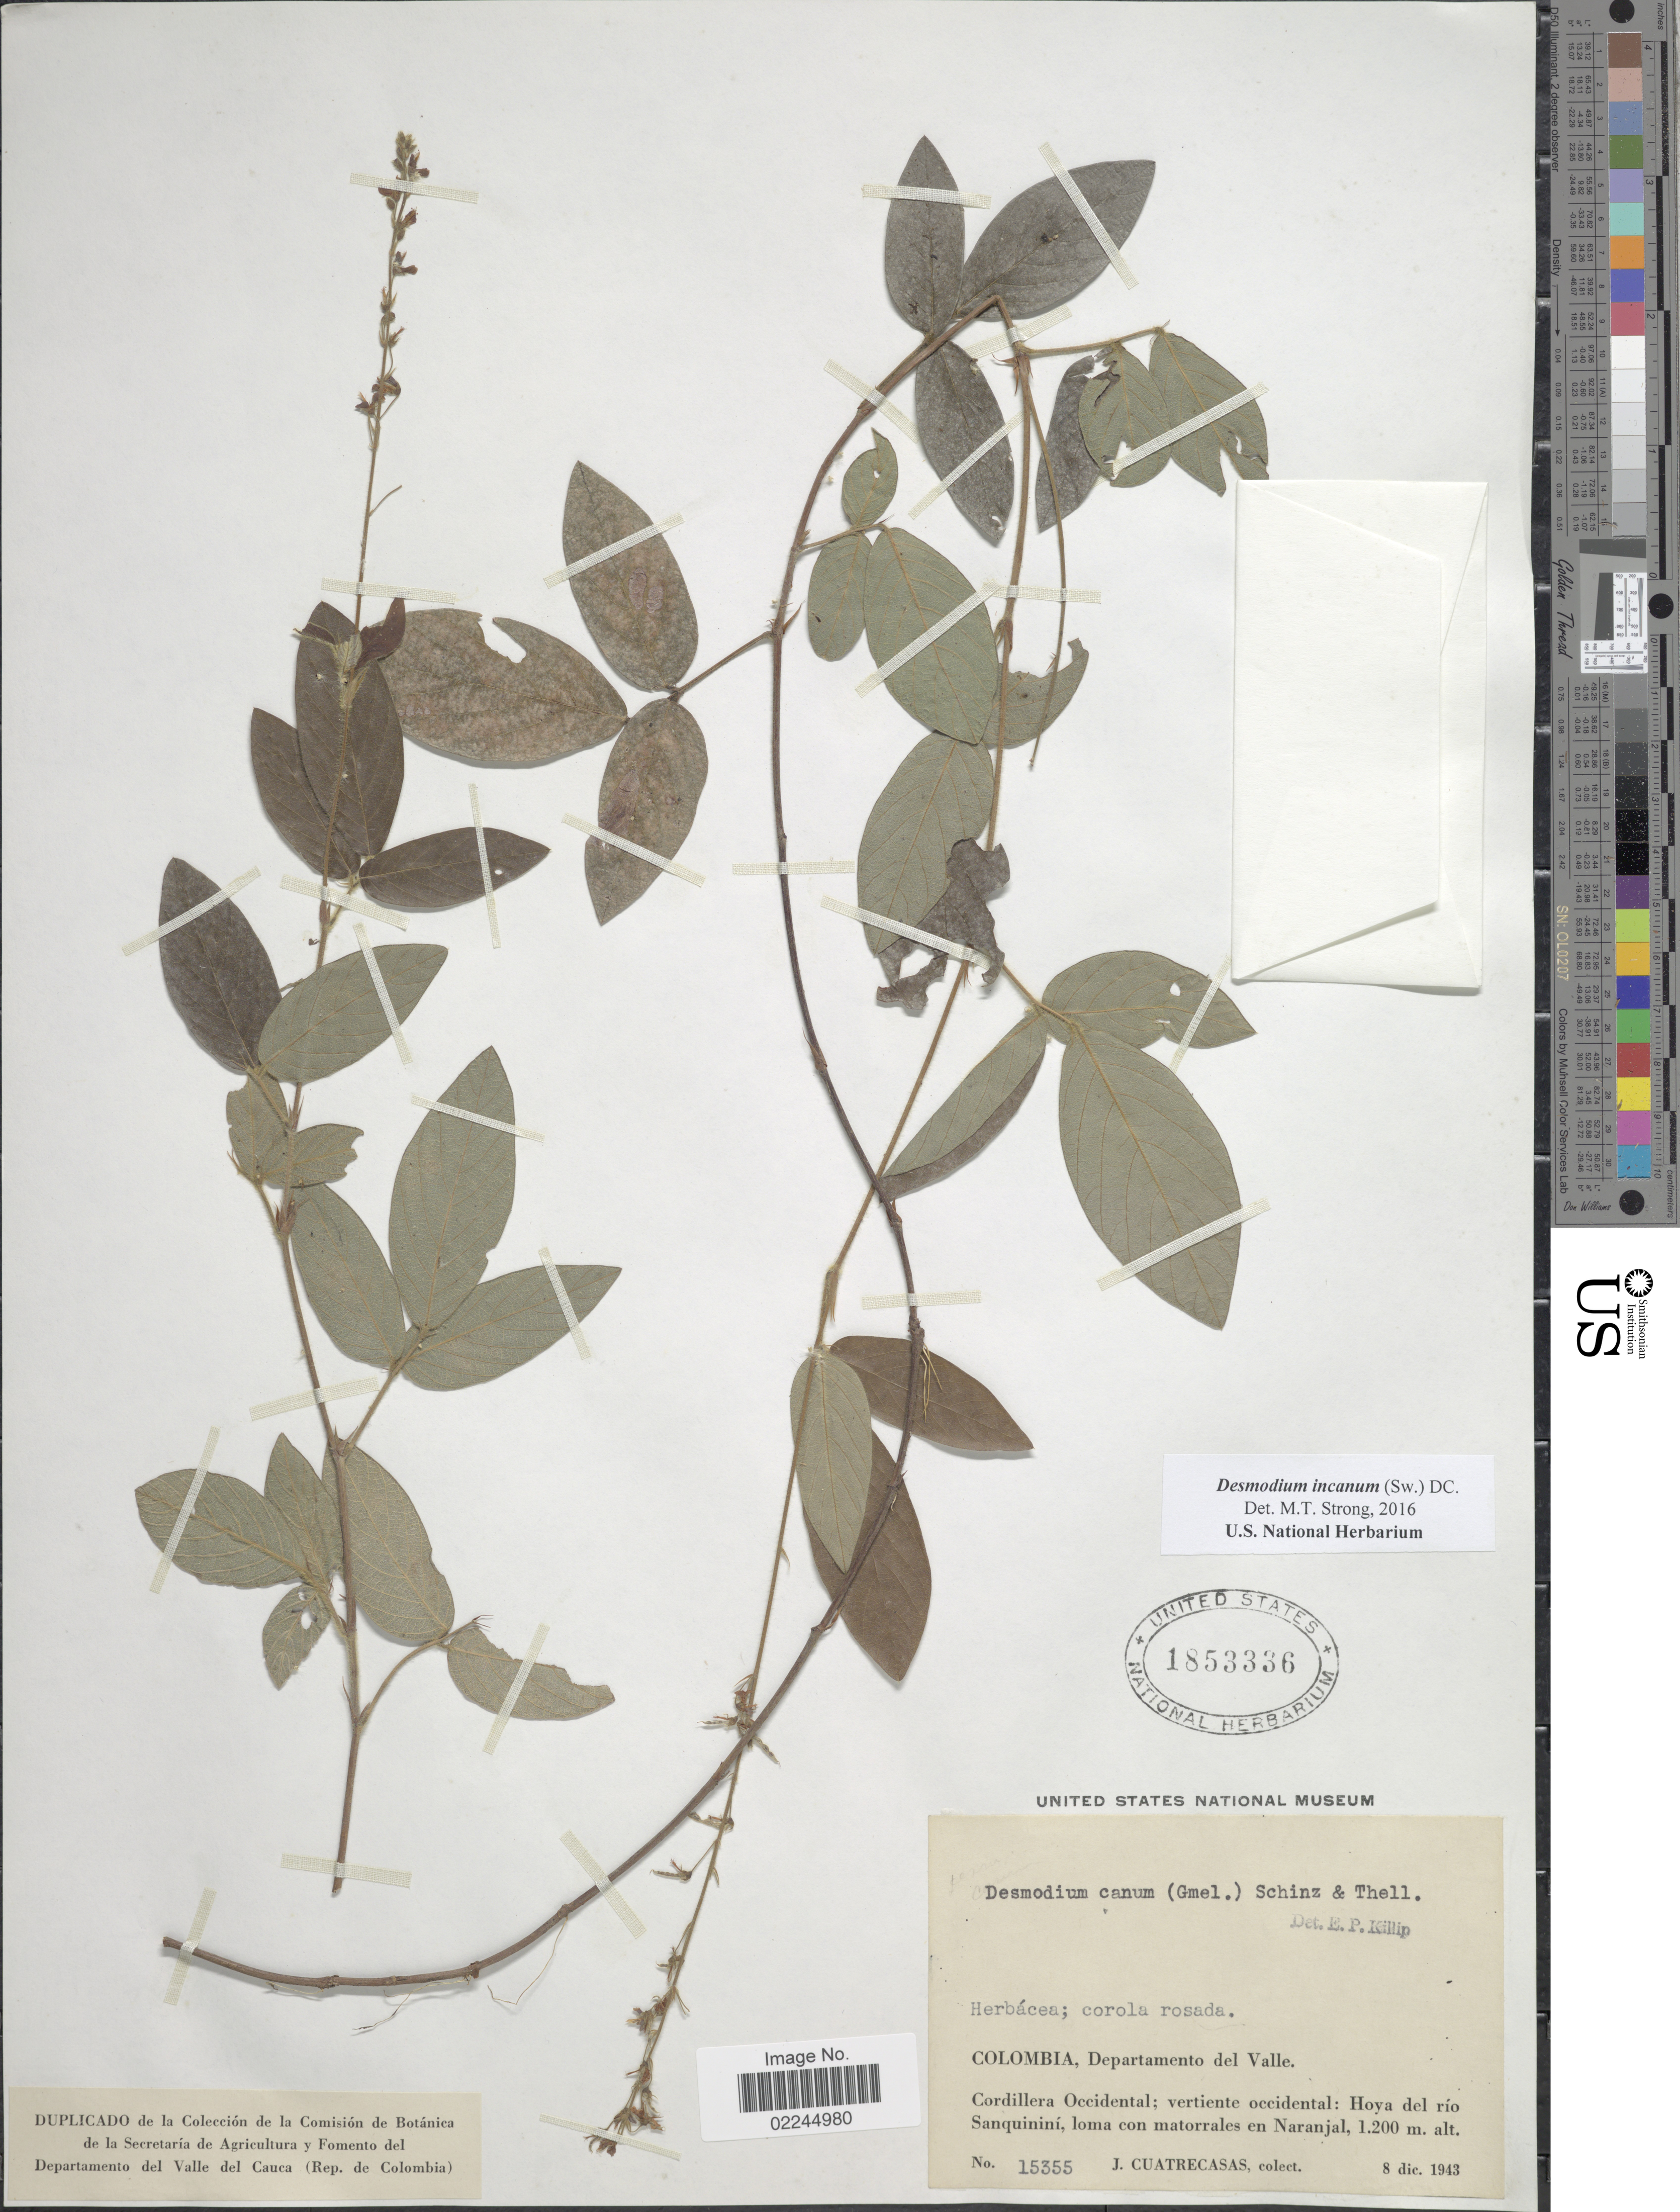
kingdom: Plantae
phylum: Tracheophyta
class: Magnoliopsida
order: Fabales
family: Fabaceae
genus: Desmodium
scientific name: Desmodium incanum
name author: (Sw.) DC.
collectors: J. Cuatrecasas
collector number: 15355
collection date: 1943-12-08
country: Colombia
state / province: Valle del Cauca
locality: Departamento del Valle, Cordillera Occidental, vertiente occidental, Hoya del rio Sanquinini, loma con matorrales en Naranjal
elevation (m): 1200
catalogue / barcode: US 1853336